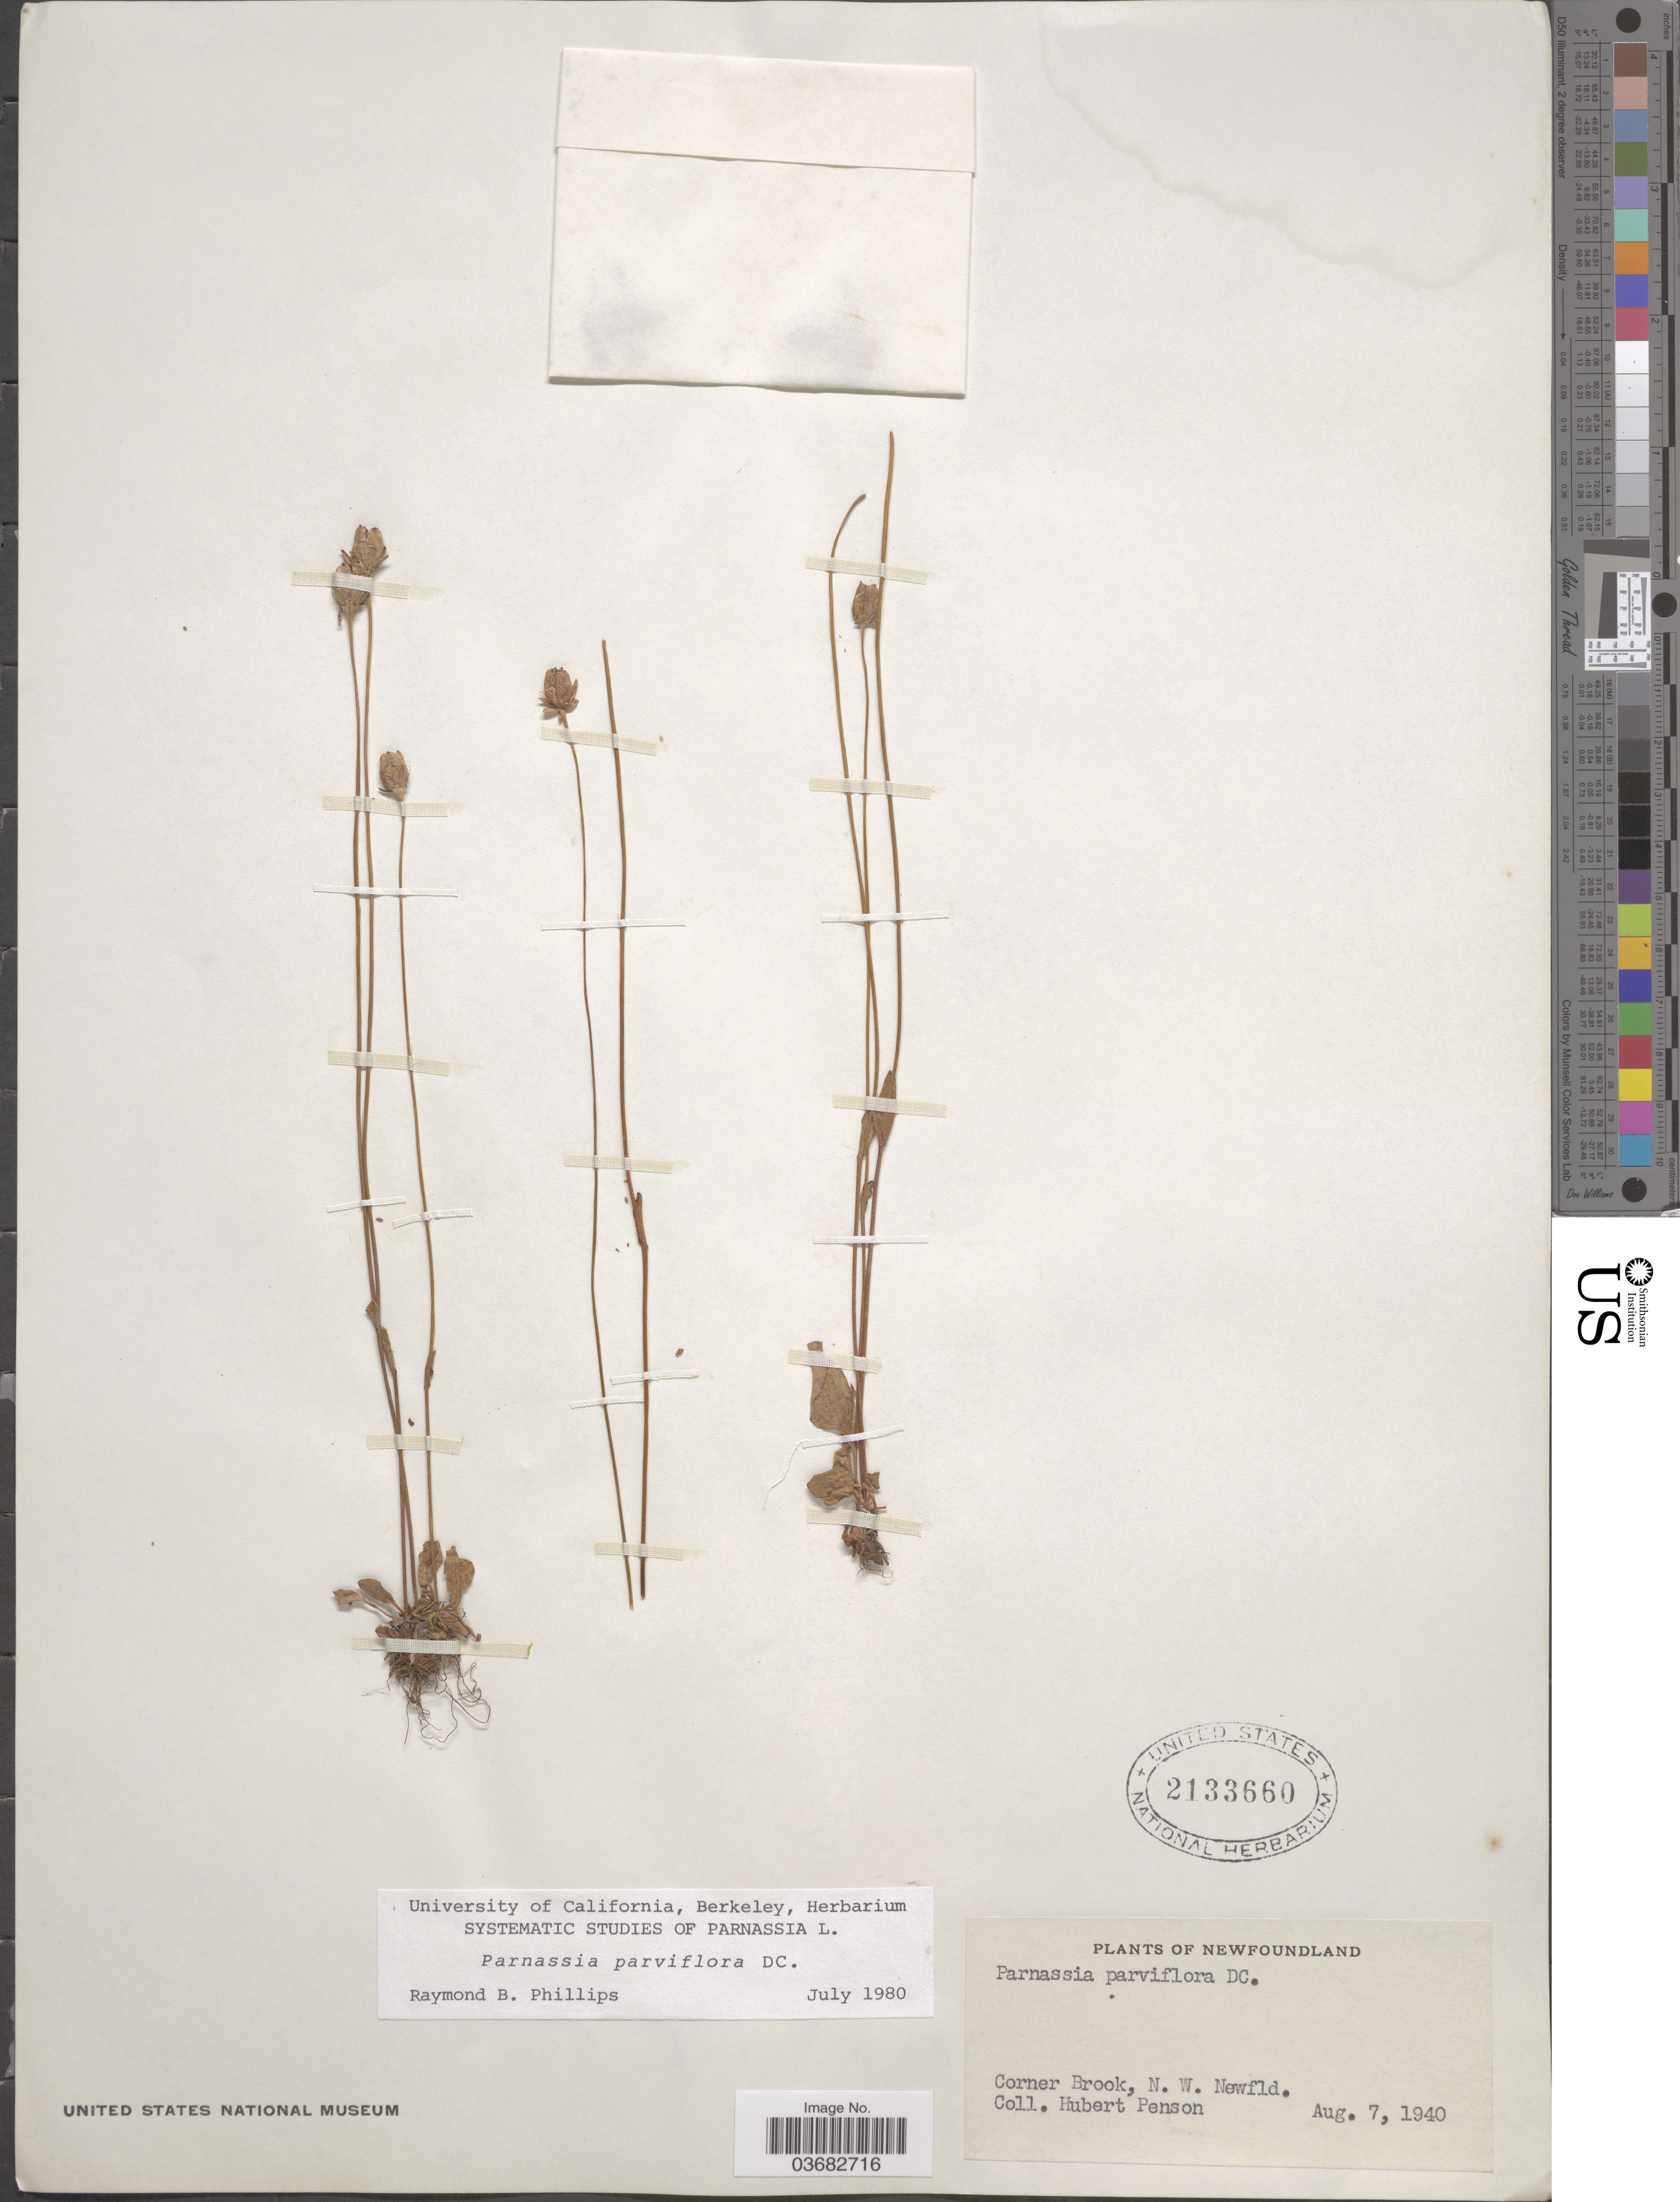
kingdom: Plantae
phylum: Tracheophyta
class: Magnoliopsida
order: Celastrales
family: Parnassiaceae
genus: Parnassia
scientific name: Parnassia parviflora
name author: DC.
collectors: H. Penson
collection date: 1940-08-07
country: Canada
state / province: Newfoundland and Labrador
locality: Corner Brook, N.W. Newfld.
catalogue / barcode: US 2133660